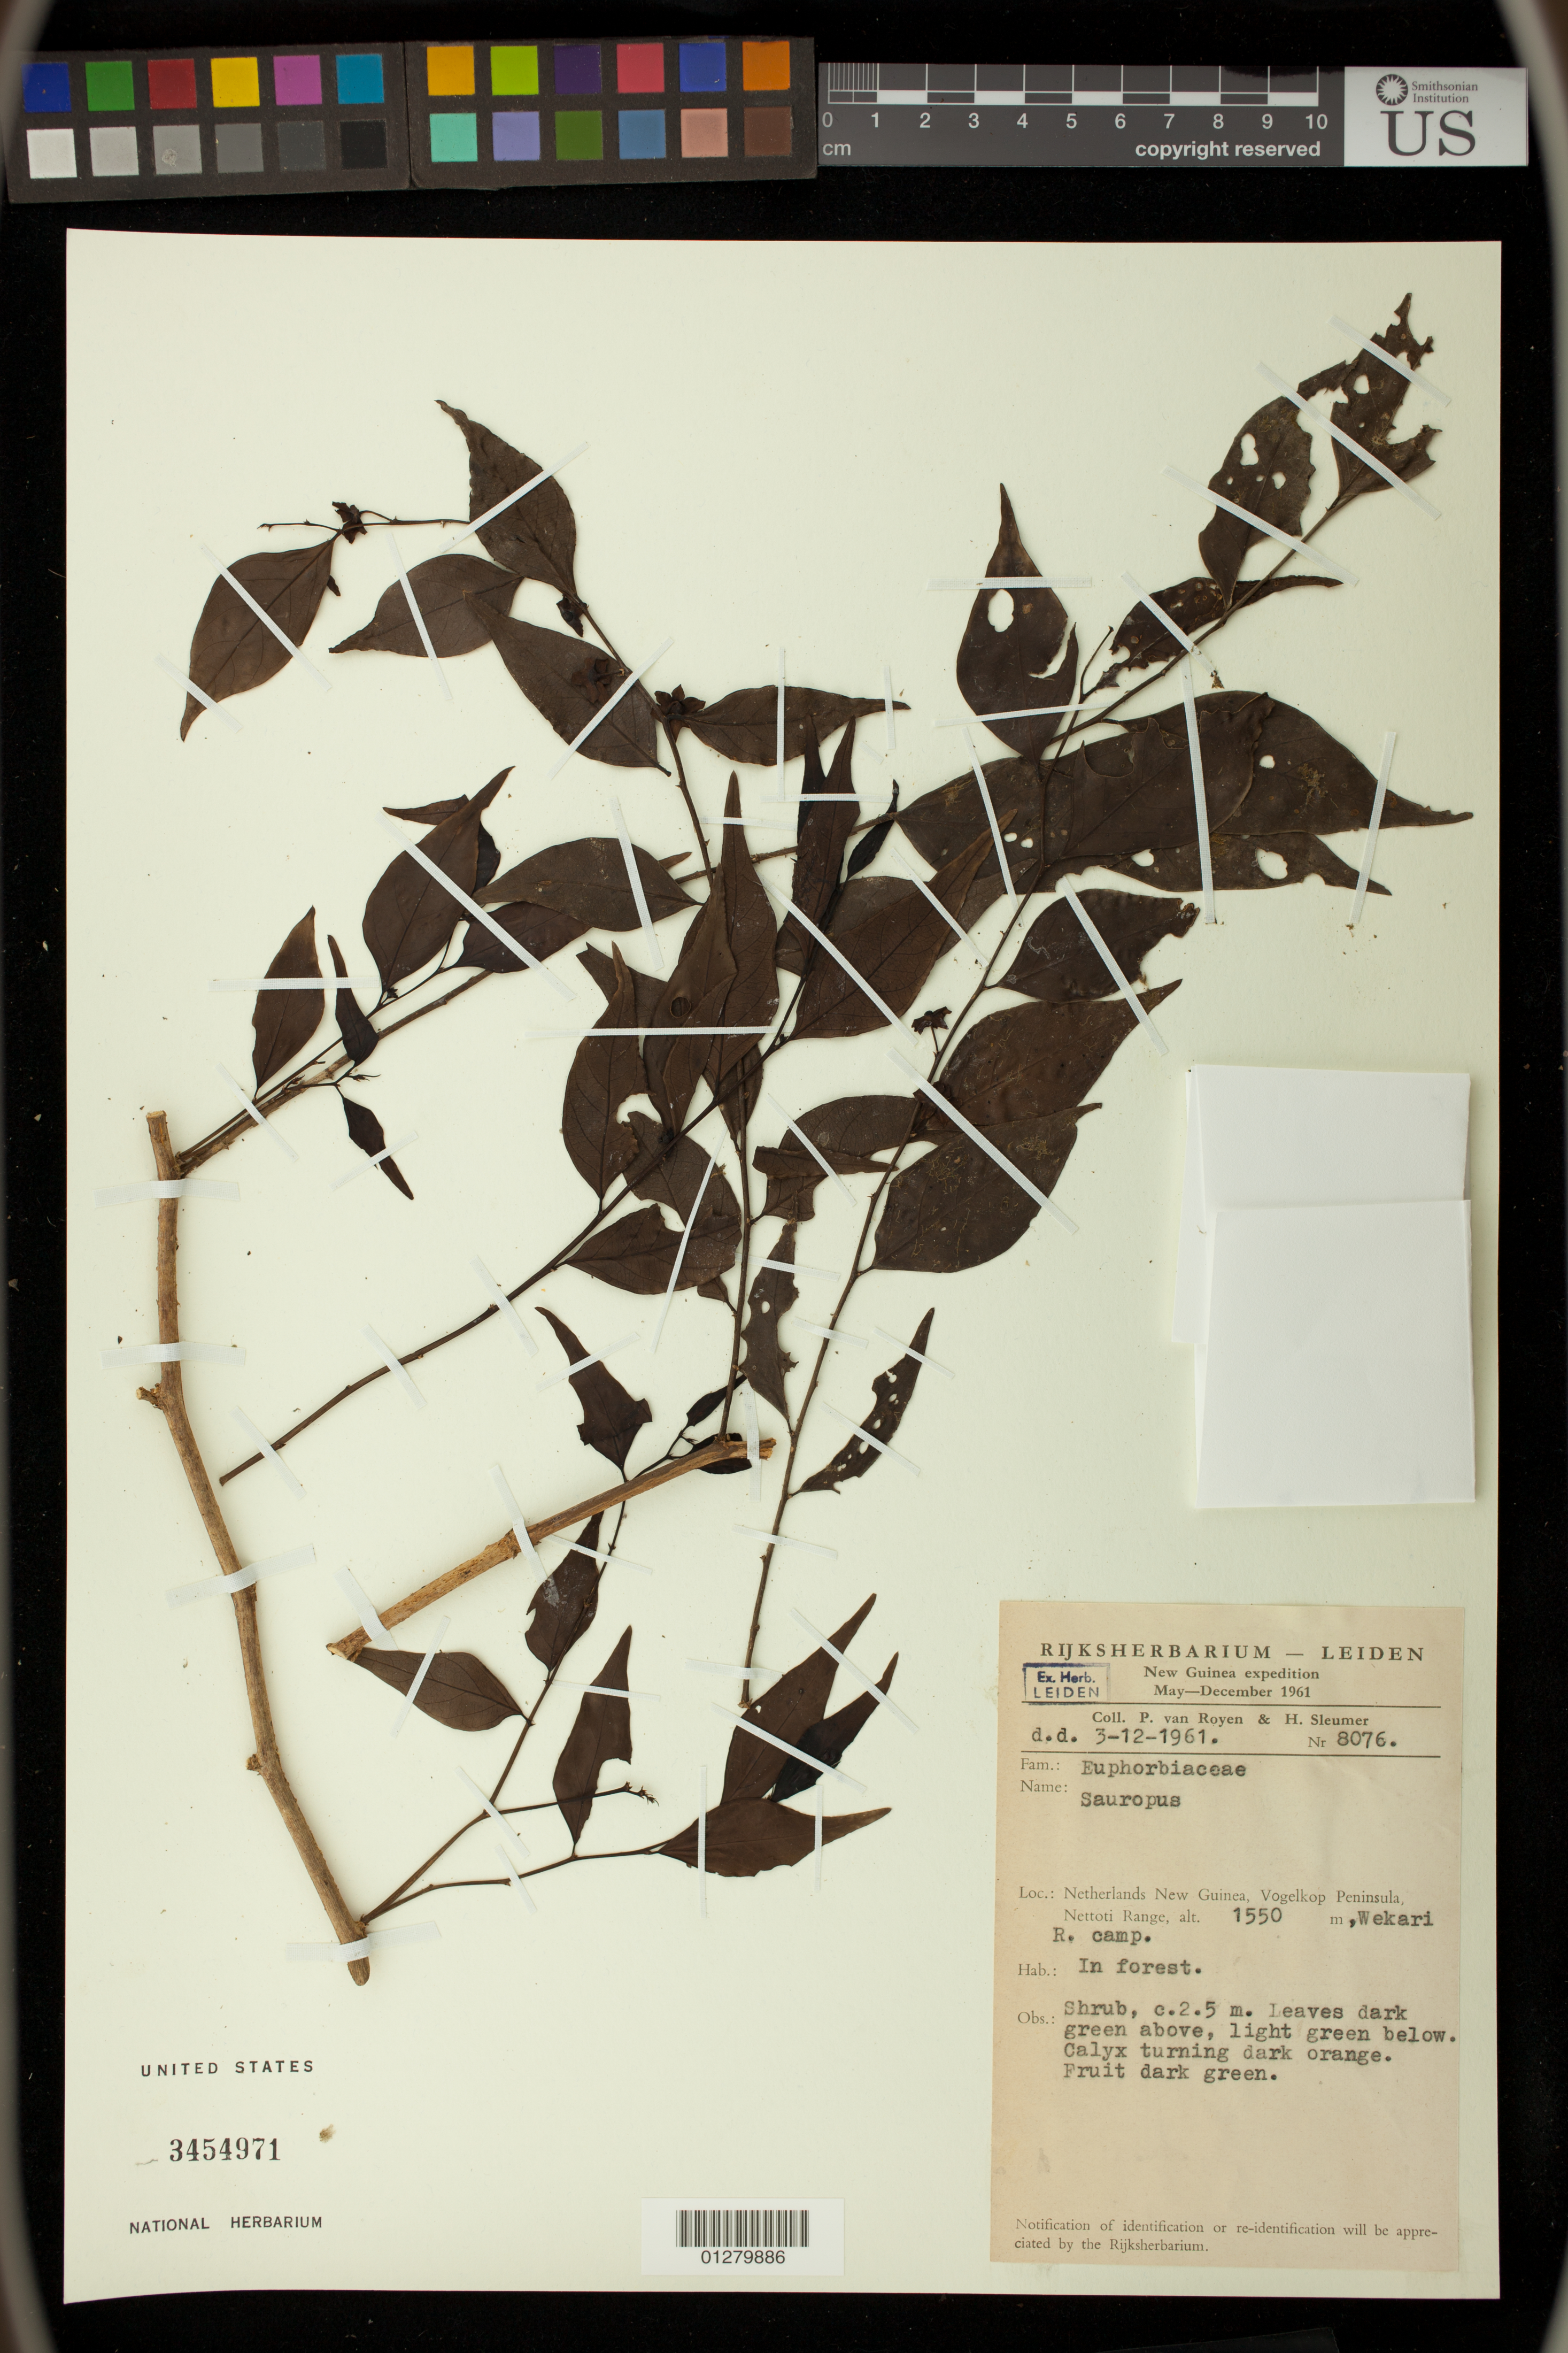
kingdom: Plantae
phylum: Tracheophyta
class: Magnoliopsida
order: Malpighiales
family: Phyllanthaceae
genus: Phyllanthus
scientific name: Phyllanthus sp.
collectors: P. van Royen & H. O. Sleumer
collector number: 8076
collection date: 1961-03-12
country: Indonesia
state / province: Papua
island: New Guinea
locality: Netherlands New Guinea, Vogelkop Peninsula, Nettoti Range, Wekari R. camp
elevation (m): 1550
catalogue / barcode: US 3454971